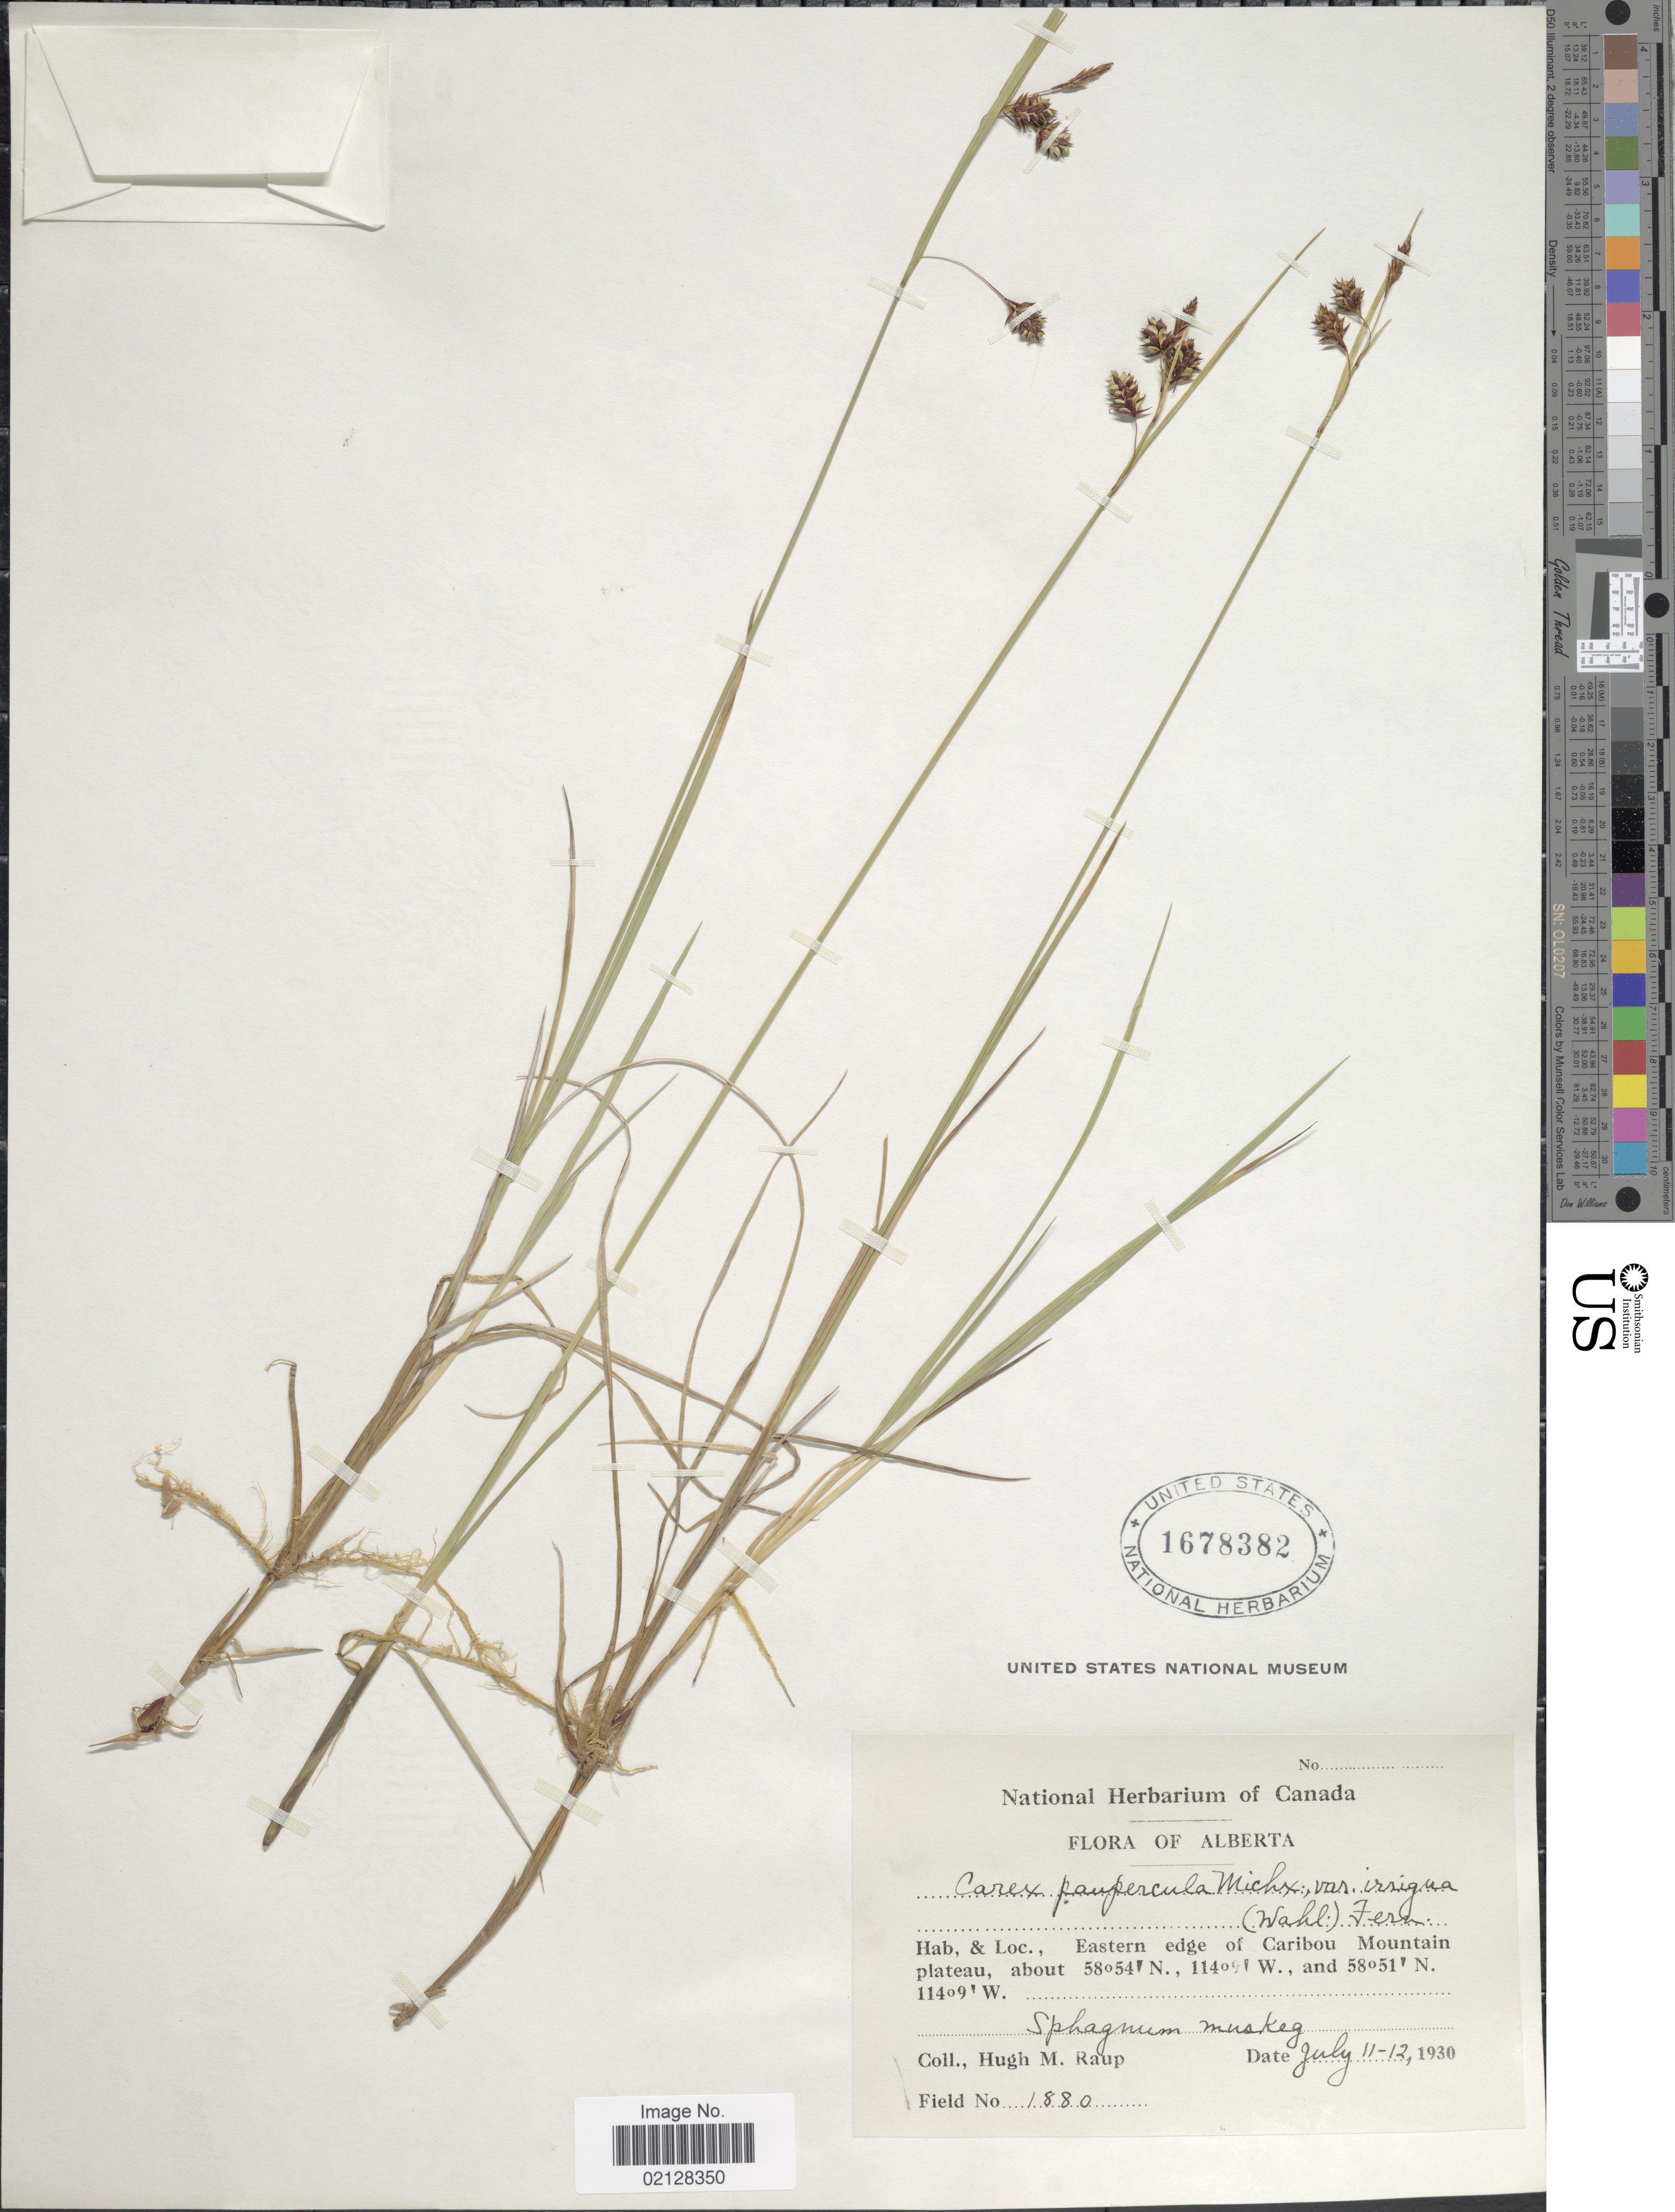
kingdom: Plantae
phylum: Tracheophyta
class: Liliopsida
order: Poales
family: Cyperaceae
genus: Carex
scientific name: Carex magellanica subsp. irrigua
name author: (Wahlenb.) Hiitonen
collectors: H. Raup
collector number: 1880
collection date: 1930-07-11/1930-07-12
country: Canada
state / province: Alberta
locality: Eastern edge of Caribou Mountain plateau, Sphagnum muskeg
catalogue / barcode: US 1678382